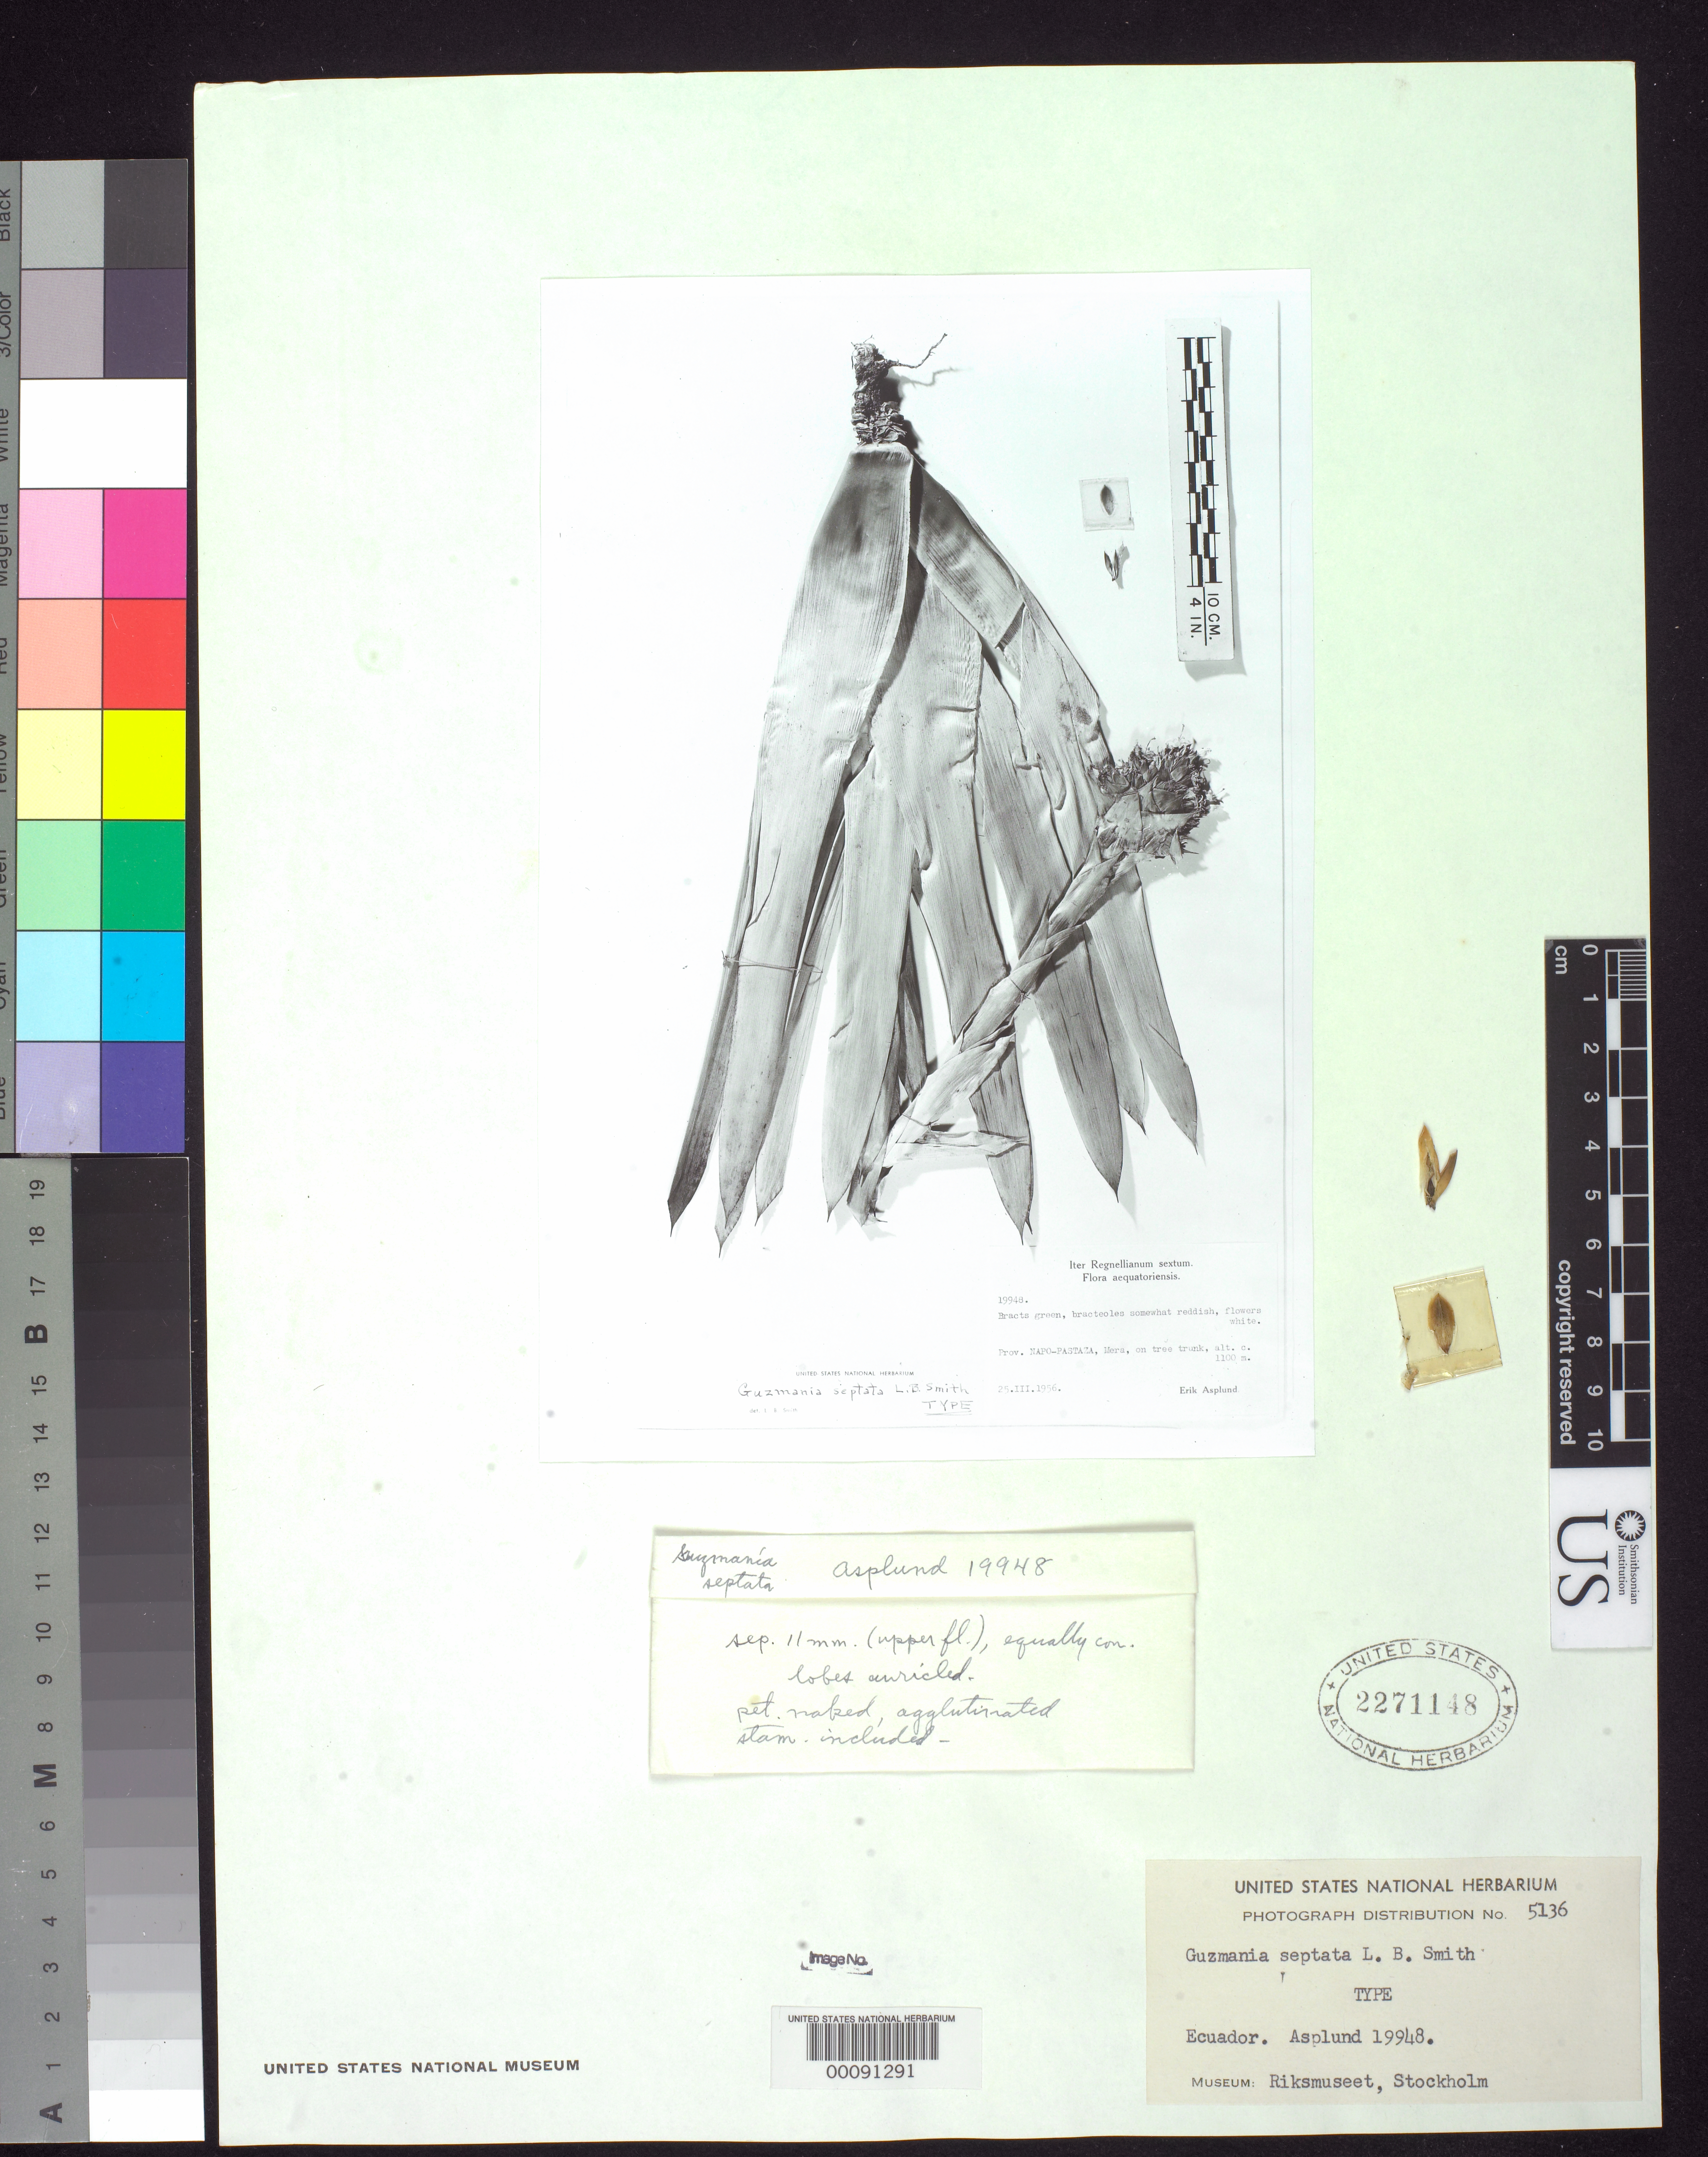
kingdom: Plantae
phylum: Tracheophyta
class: Liliopsida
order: Poales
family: Bromeliaceae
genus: Guzmania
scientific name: Guzmania septata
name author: L.B. Sm.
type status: Isotype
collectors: E. Asplund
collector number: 19948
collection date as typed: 25 Mar 1956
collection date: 1956-03-25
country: Ecuador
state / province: Napo / Pastaza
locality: Mera.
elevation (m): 1100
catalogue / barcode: US 2271148